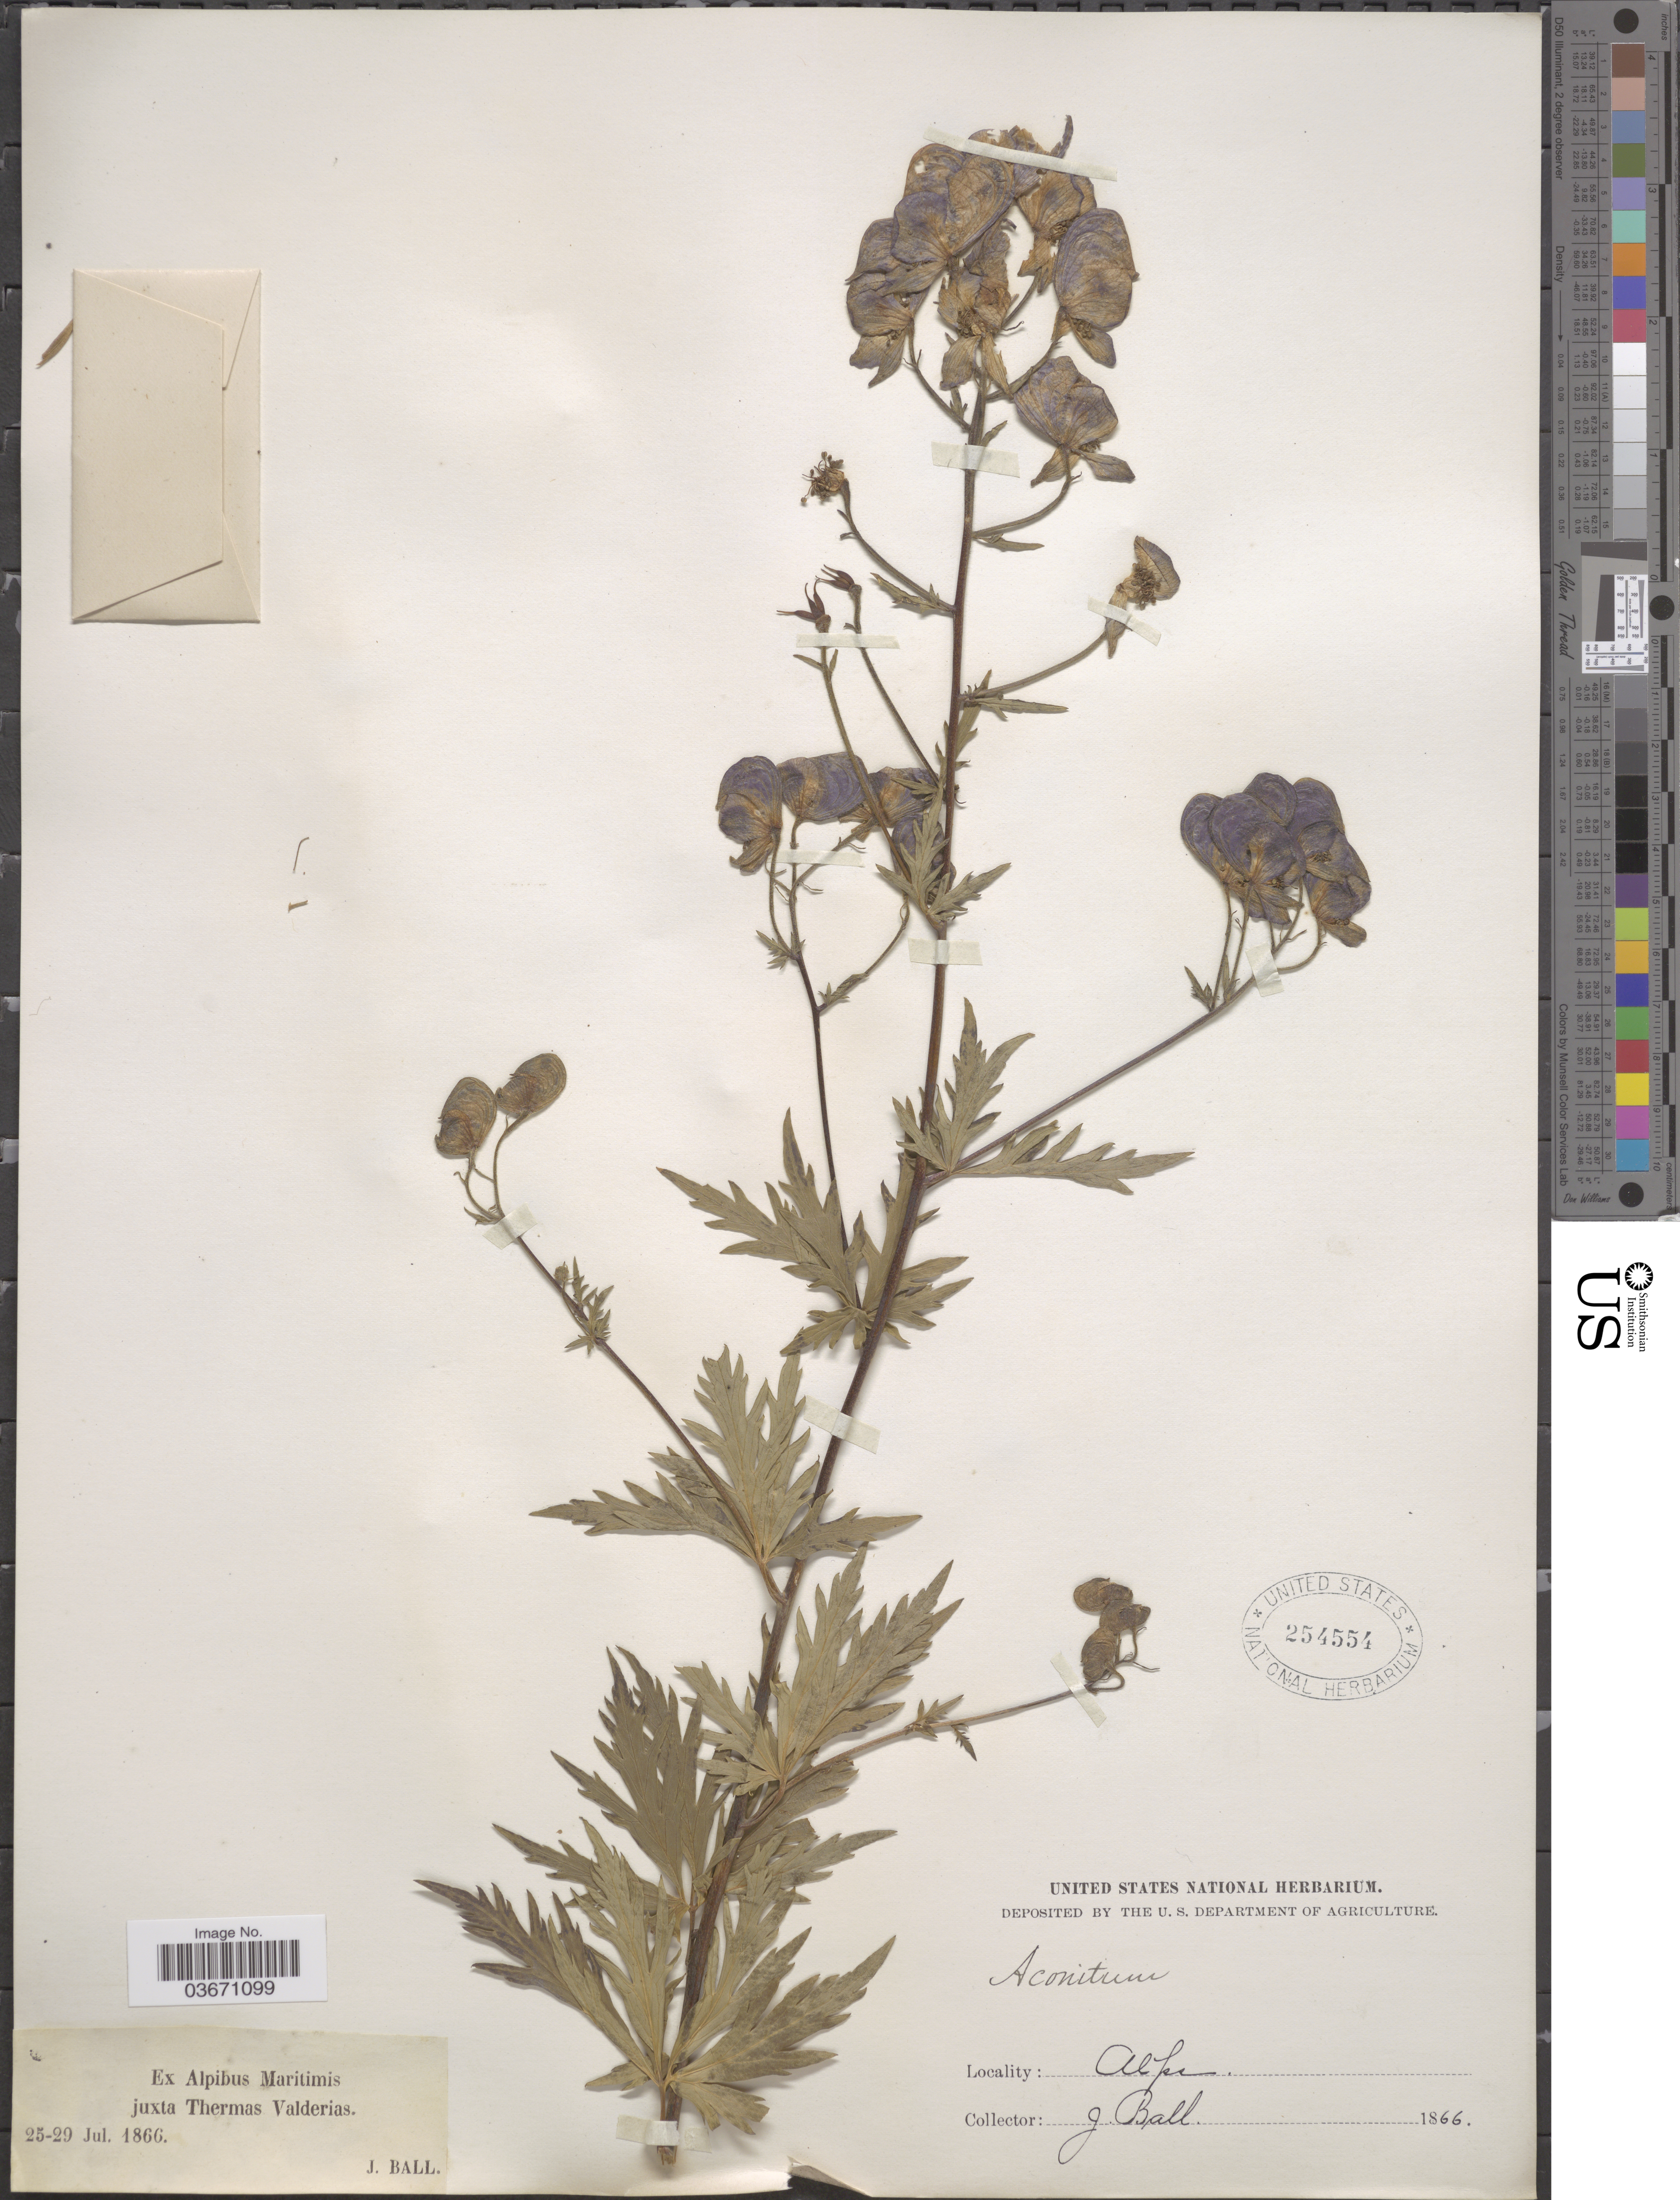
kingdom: Plantae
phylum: Tracheophyta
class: Magnoliopsida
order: Ranunculales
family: Ranunculaceae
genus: Aconitum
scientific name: Aconitum sp.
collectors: J. Ball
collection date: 1866-07-25/1866-07-29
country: Italy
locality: Ex Alpibus Maritimis juxta Thermas Valderias. Alps.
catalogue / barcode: US 254554